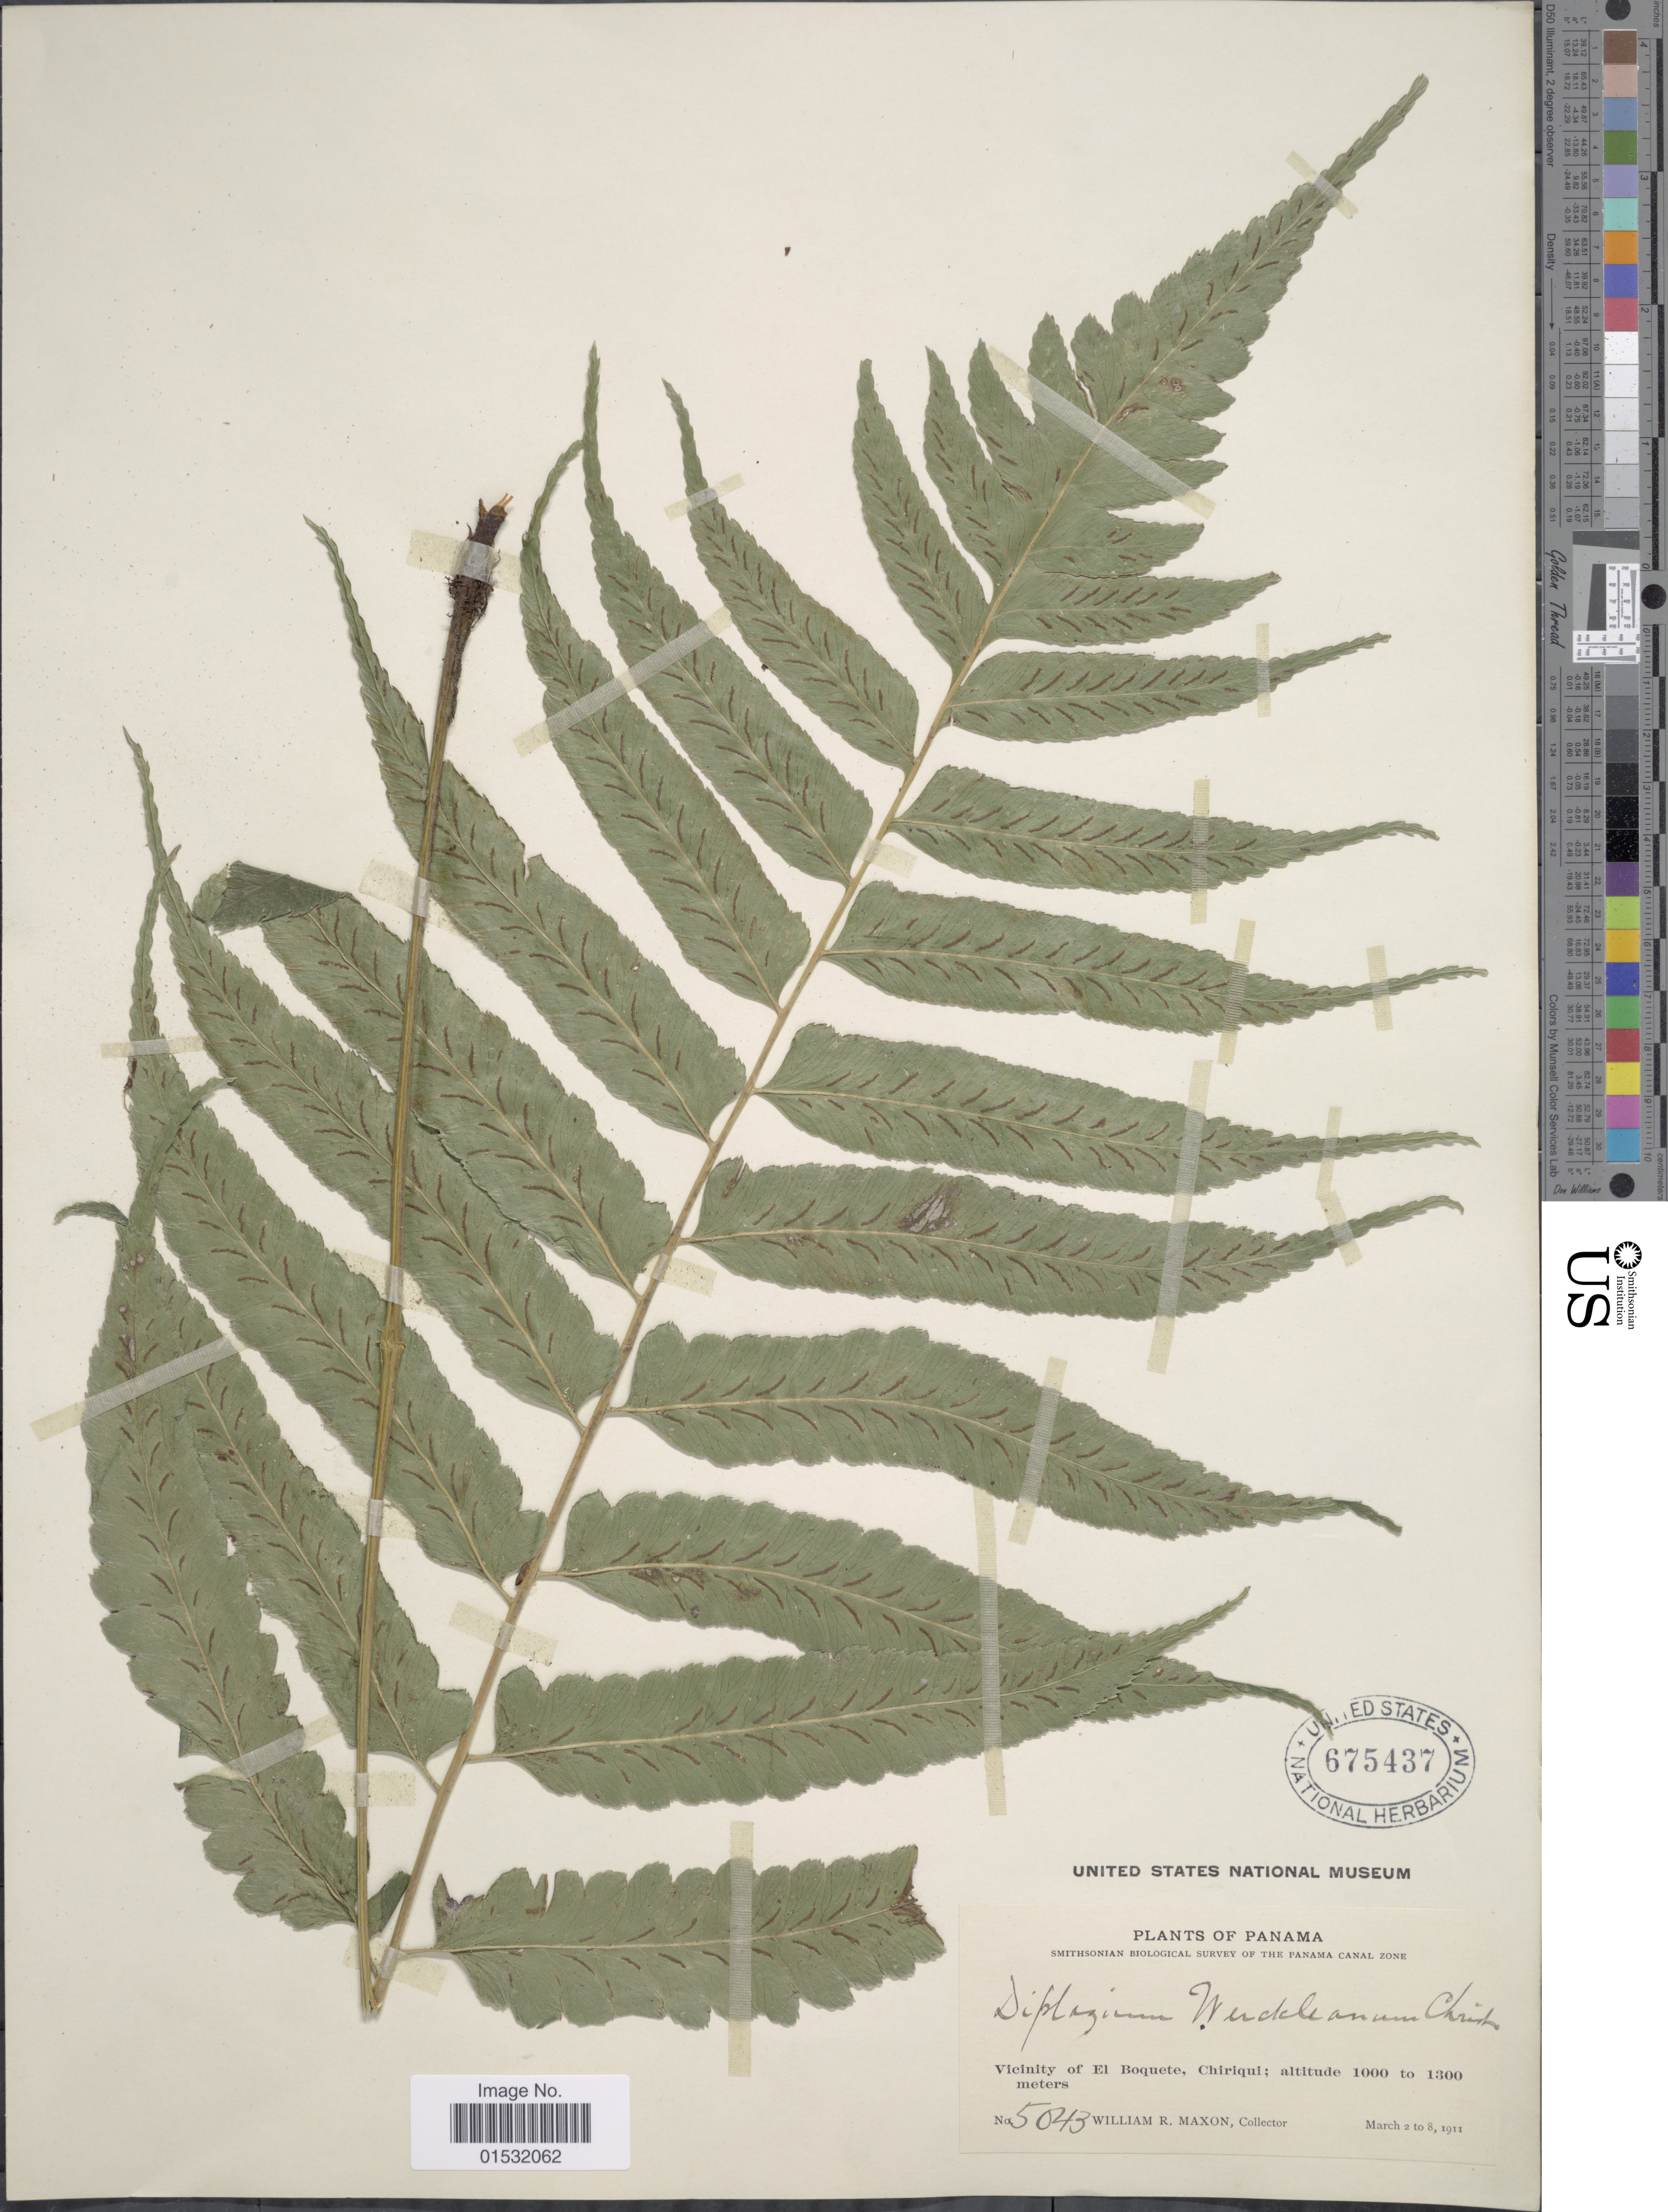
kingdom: Plantae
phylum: Tracheophyta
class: Polypodiopsida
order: Polypodiales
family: Athyriaceae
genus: Diplazium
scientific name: Diplazium werckleanum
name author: Christ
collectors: W. R. Maxon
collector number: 5043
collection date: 1911-03-02/1911-03-08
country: Panama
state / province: Chiriqui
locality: Vicinity of El Boquete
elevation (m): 1000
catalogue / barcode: US 675437